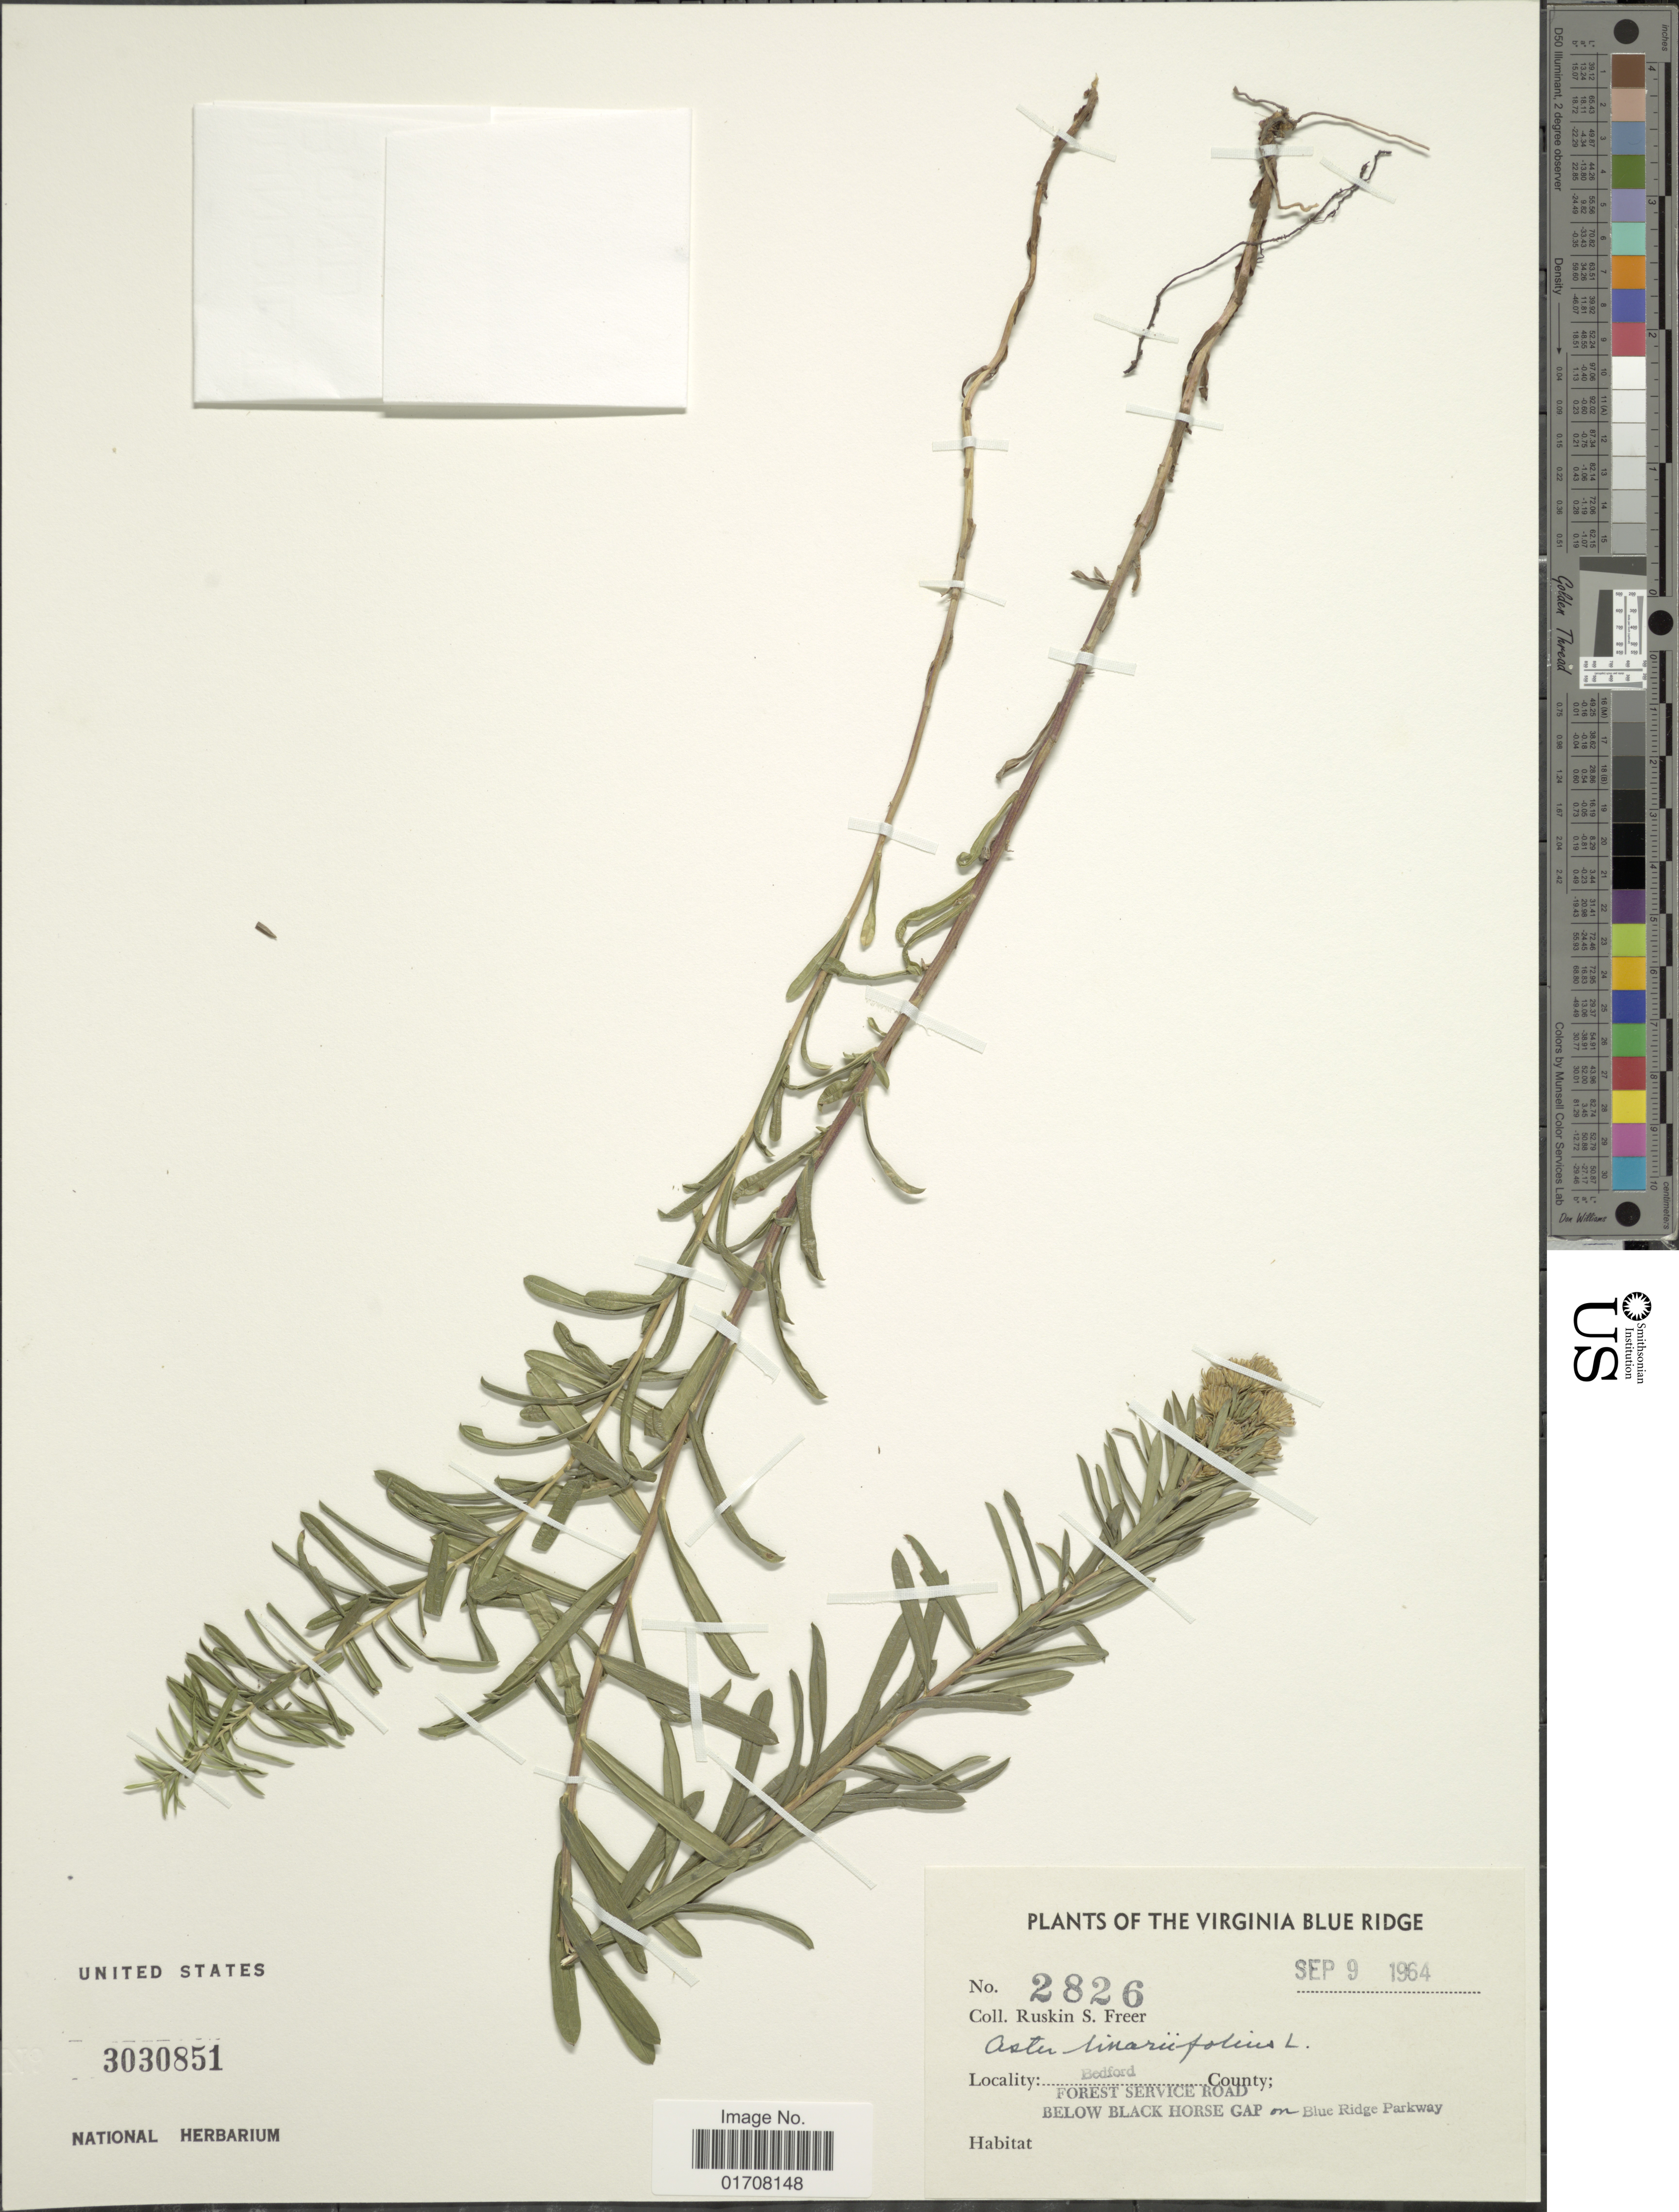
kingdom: Plantae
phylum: Tracheophyta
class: Magnoliopsida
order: Asterales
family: Asteraceae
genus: Ionactis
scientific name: Ionactis linariifolia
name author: (L.) Greene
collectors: R. Freer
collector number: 2826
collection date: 1964-09-09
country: United States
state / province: Virginia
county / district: Bedford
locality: The Virginia Blue Ridge, Bedford County, Forest service road below black horse Gap on Blue Ridge Parkway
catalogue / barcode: US 3030851